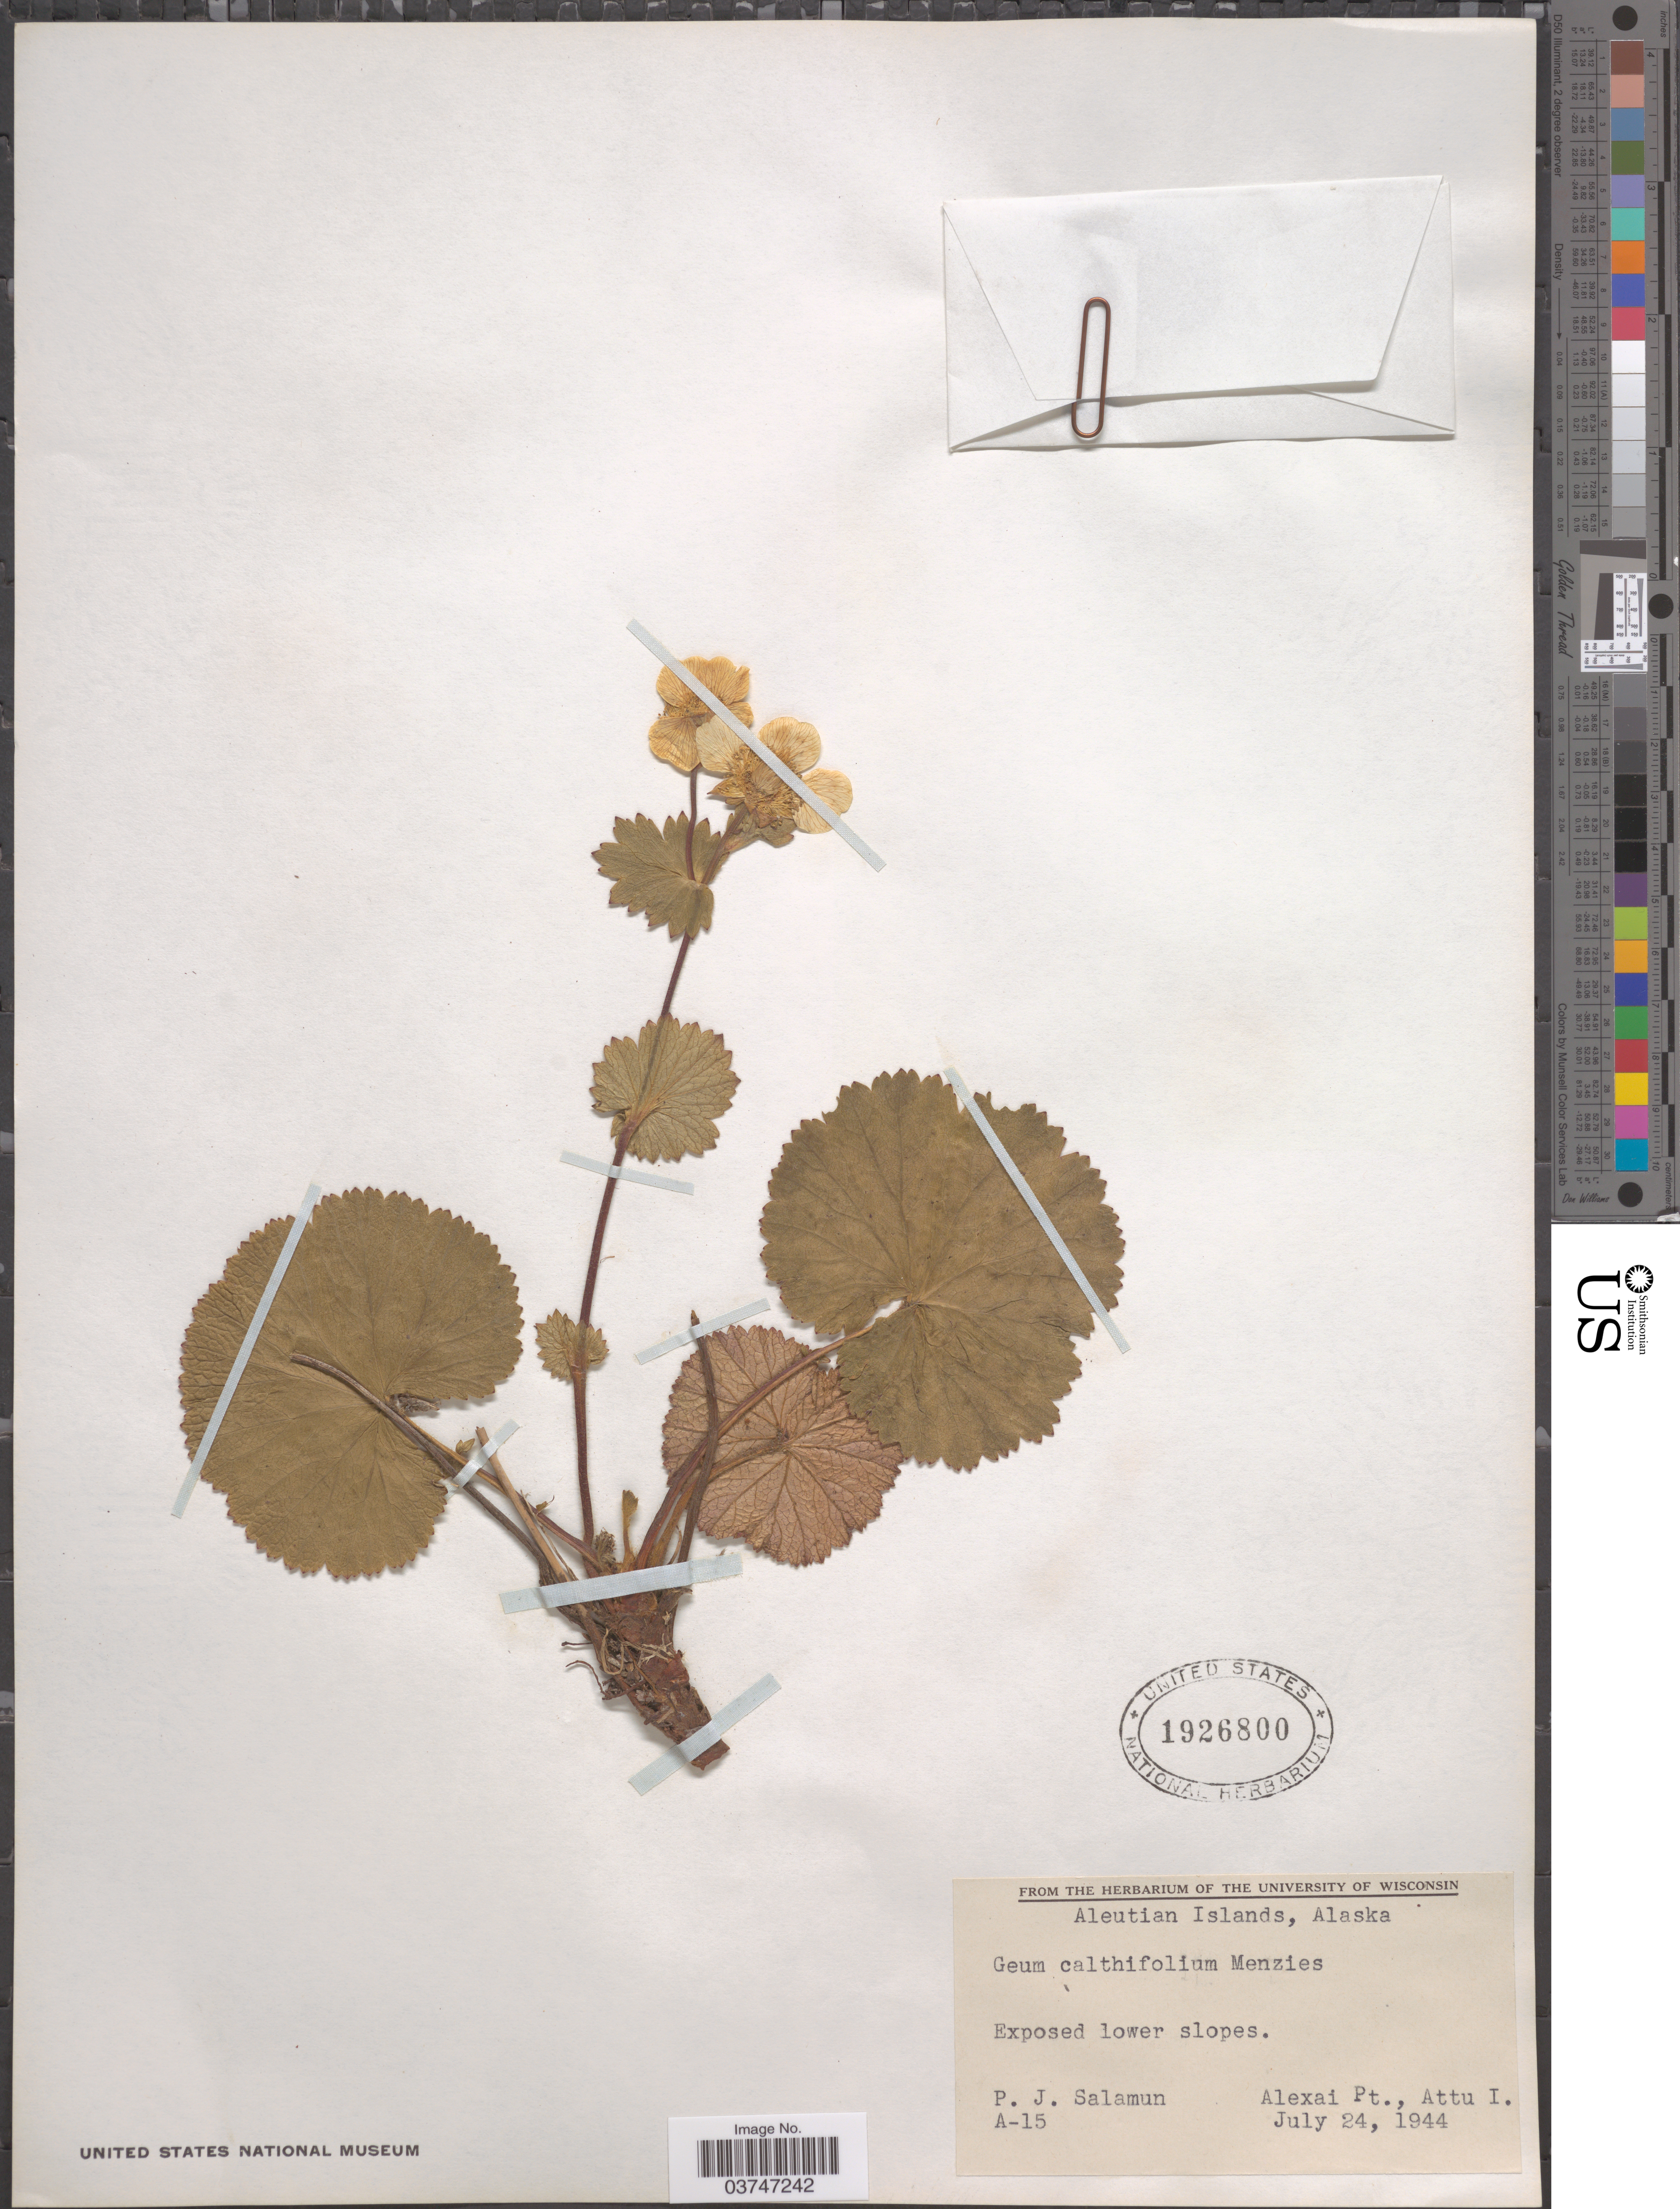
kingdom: Plantae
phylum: Tracheophyta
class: Magnoliopsida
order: Rosales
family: Rosaceae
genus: Geum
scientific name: Geum calthifolium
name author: Menzies ex Sm.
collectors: P. Salamun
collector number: A-15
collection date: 1944-07-24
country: United States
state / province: Alaska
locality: Aleutian Islands. Alexai Pt., Attu I.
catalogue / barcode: US 1926800